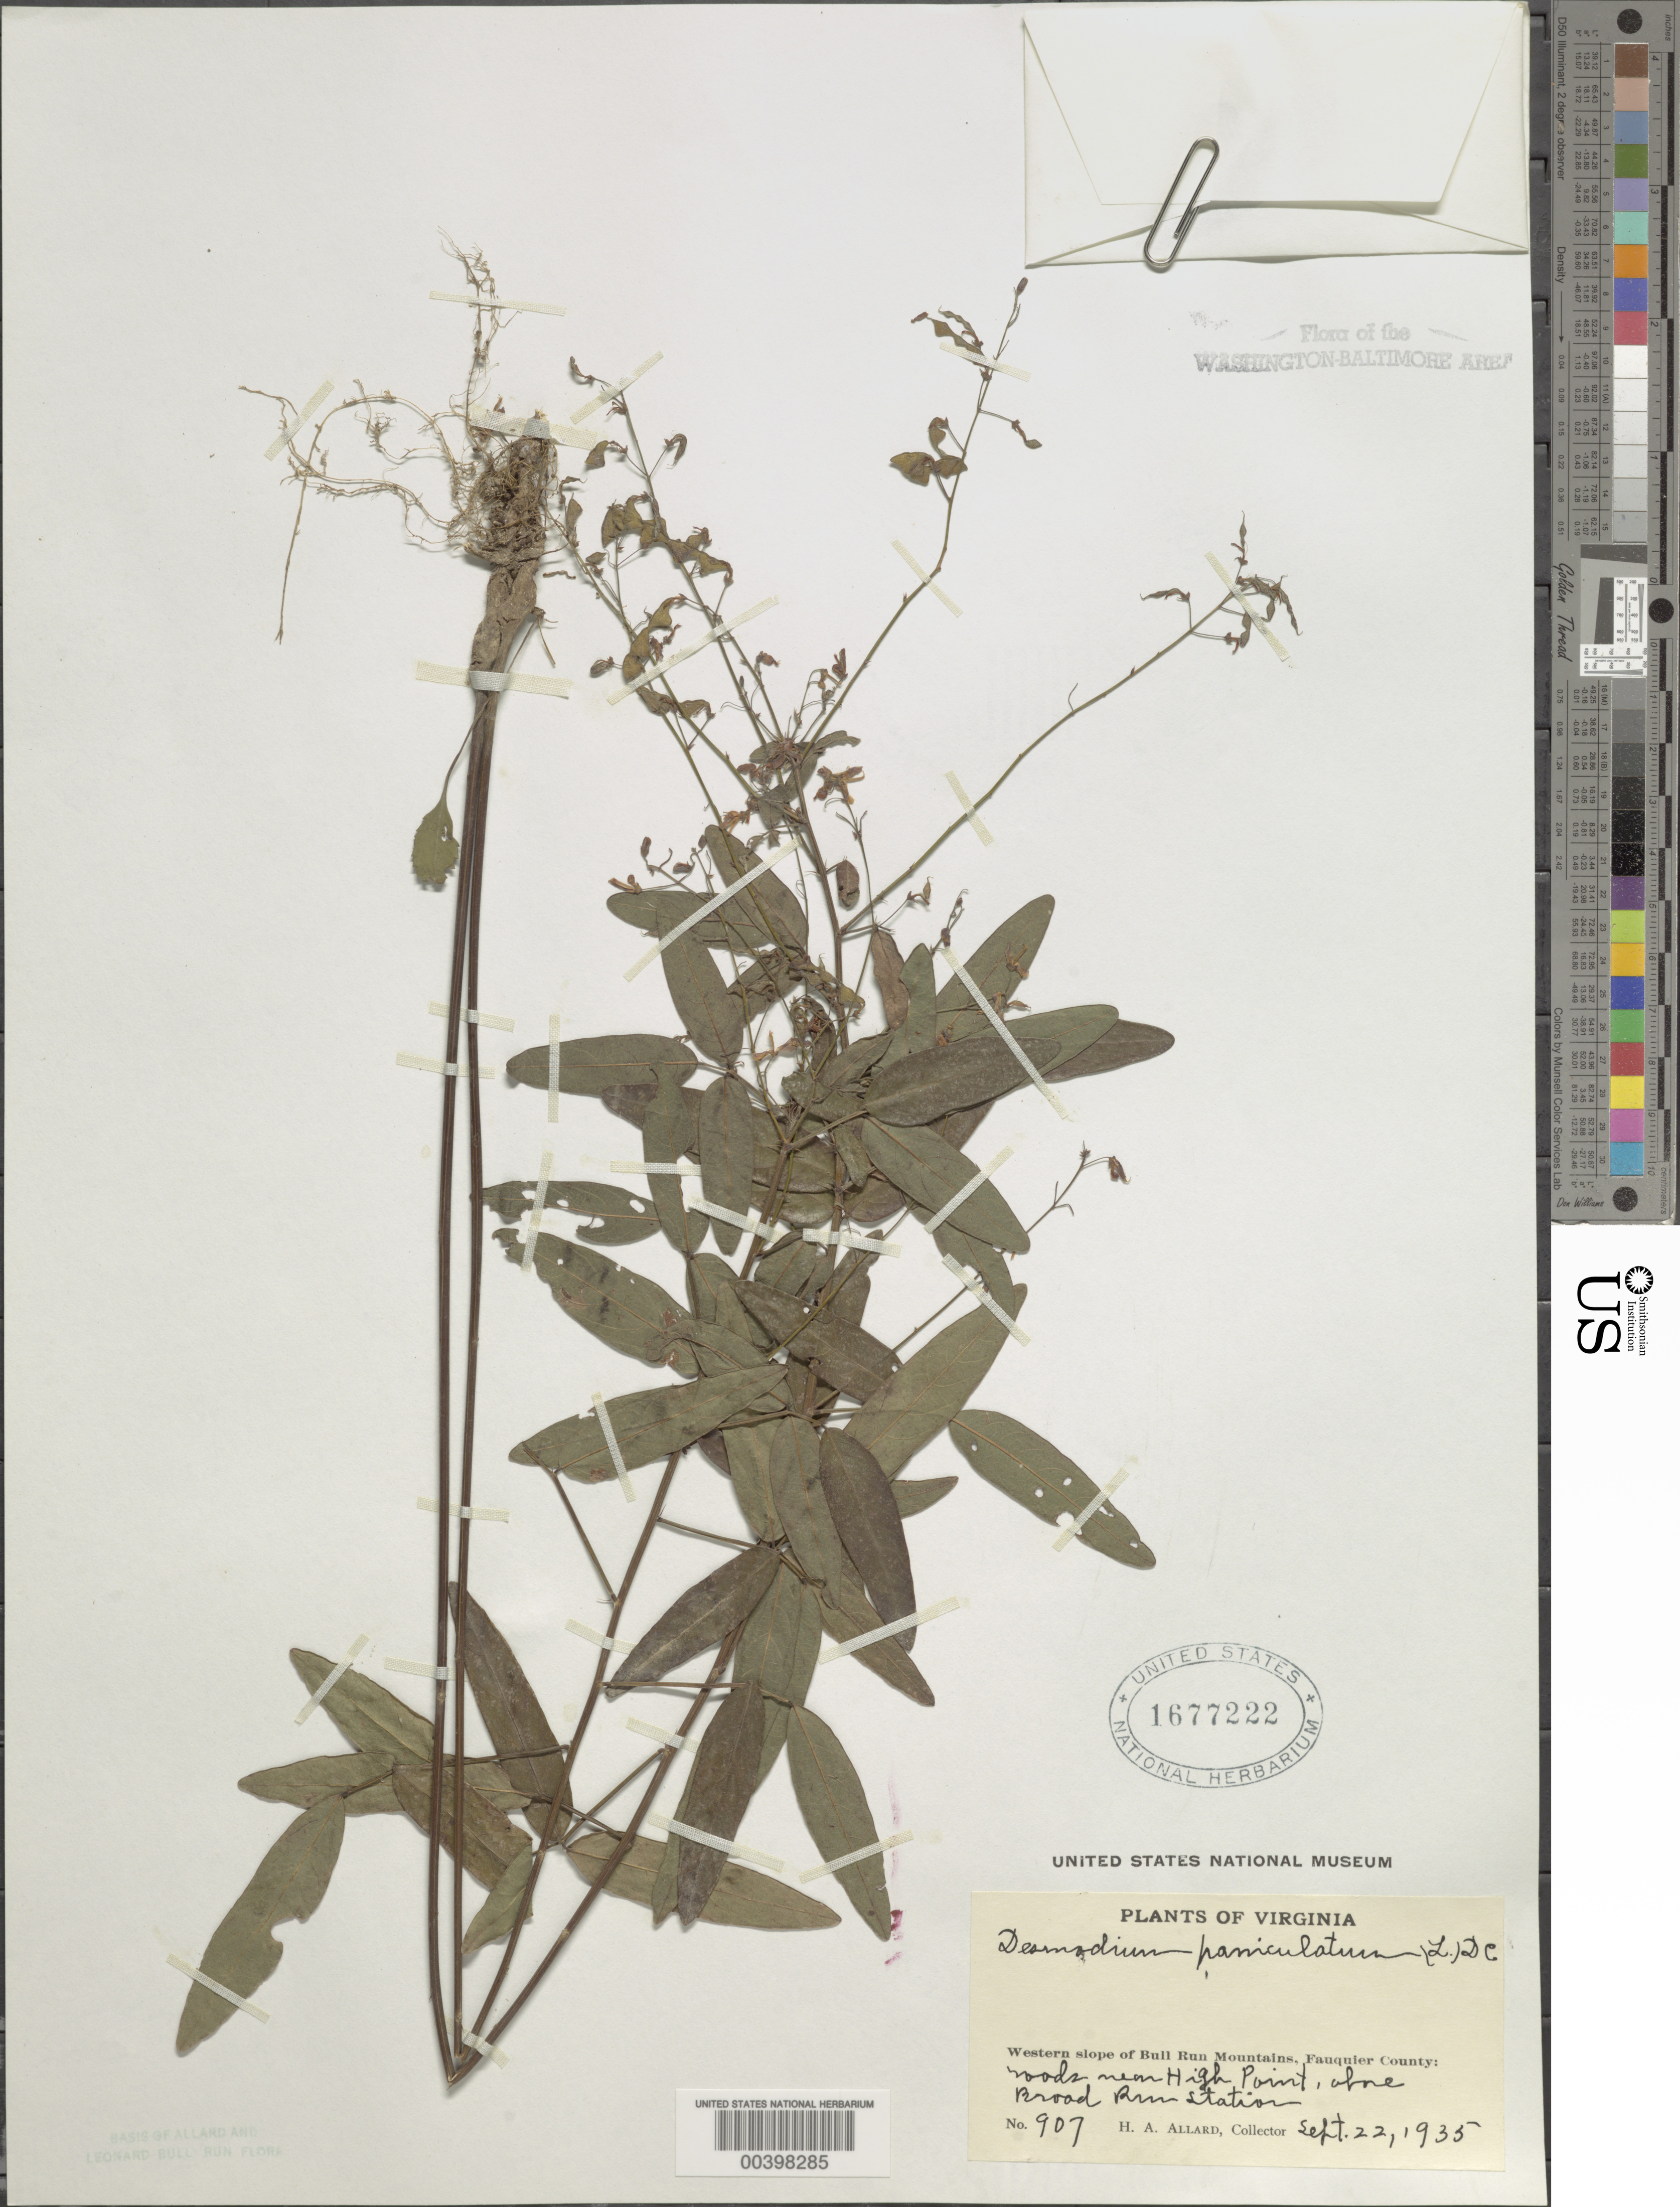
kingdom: Plantae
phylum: Tracheophyta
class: Magnoliopsida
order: Fabales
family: Fabaceae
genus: Desmodium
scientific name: Desmodium paniculatum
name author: (L.) DC.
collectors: H. A. Allard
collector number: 907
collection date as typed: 22 Sep 1935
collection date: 1935-09-22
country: United States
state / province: Virginia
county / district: Fauquier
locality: Near High Point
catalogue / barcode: US 1677222